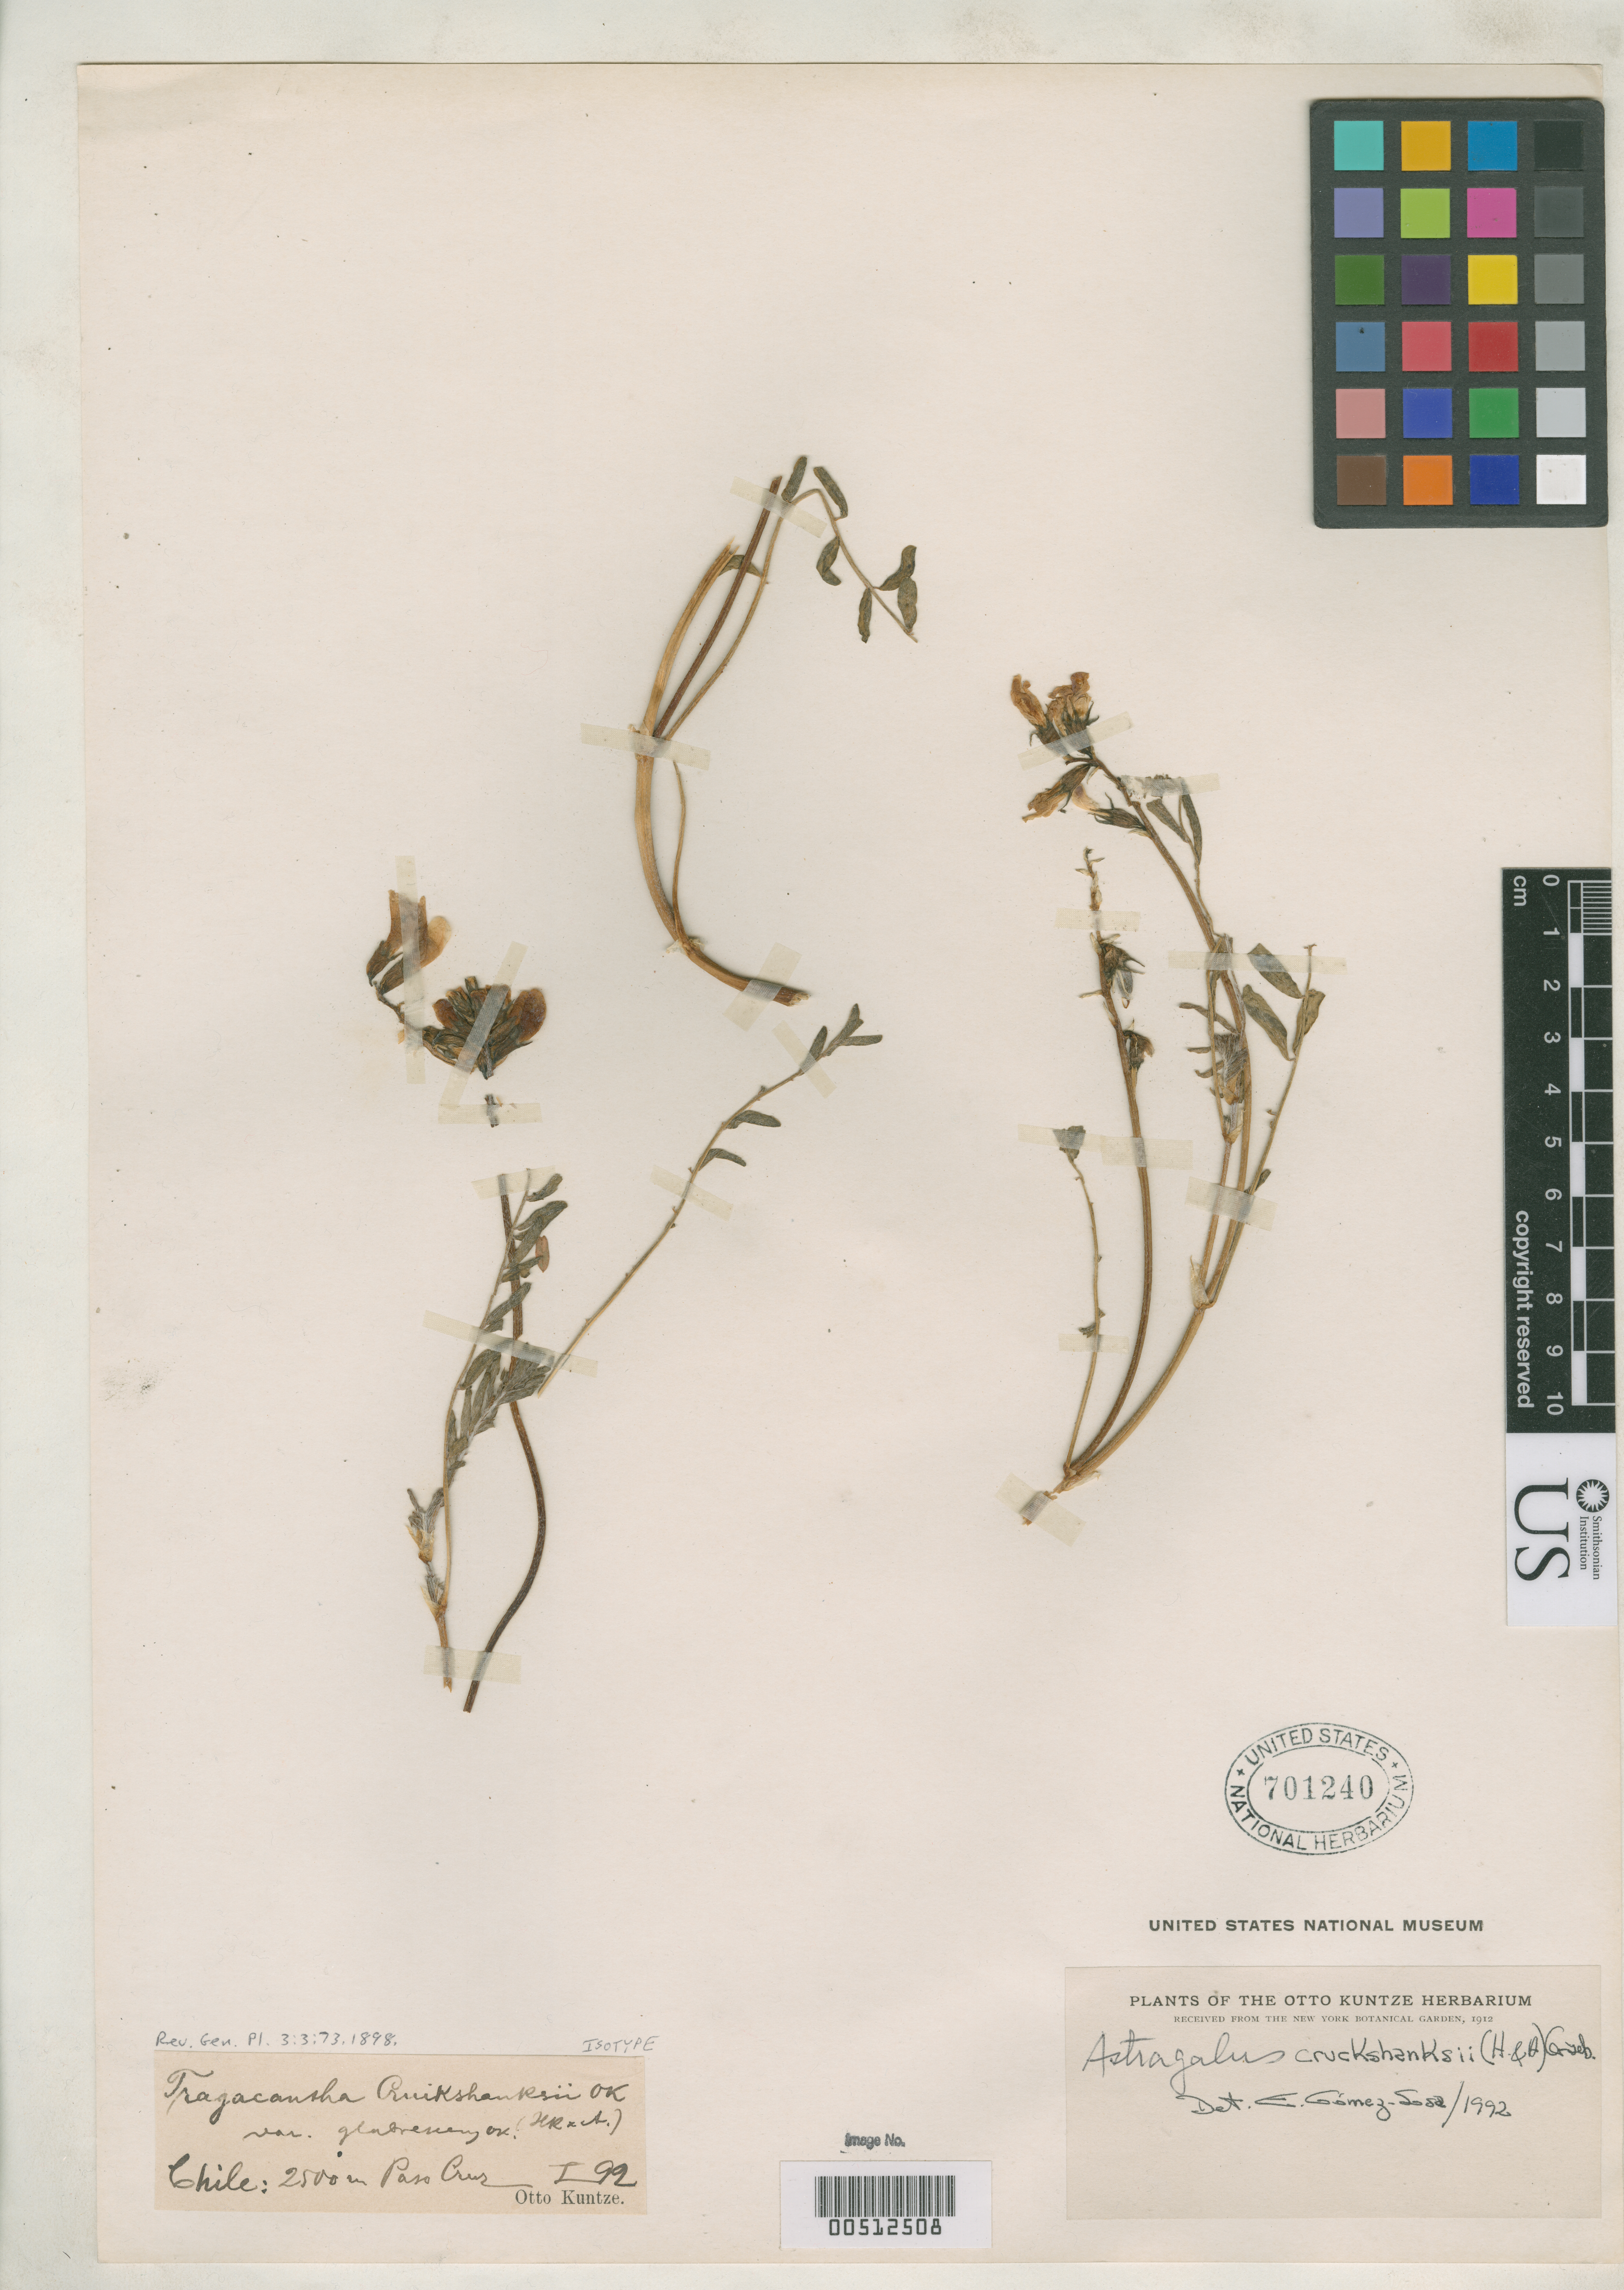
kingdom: Plantae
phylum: Tracheophyta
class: Magnoliopsida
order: Fabales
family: Fabaceae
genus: Tragacantha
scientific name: Tragacantha cruikshanksii var. glabrescens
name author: Kuntze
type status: Isotype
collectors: C.E.O. Kuntze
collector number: I92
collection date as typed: Jan 1892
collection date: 1892-01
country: Chile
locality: Paso Cruz.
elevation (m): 2500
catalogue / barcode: US 701240